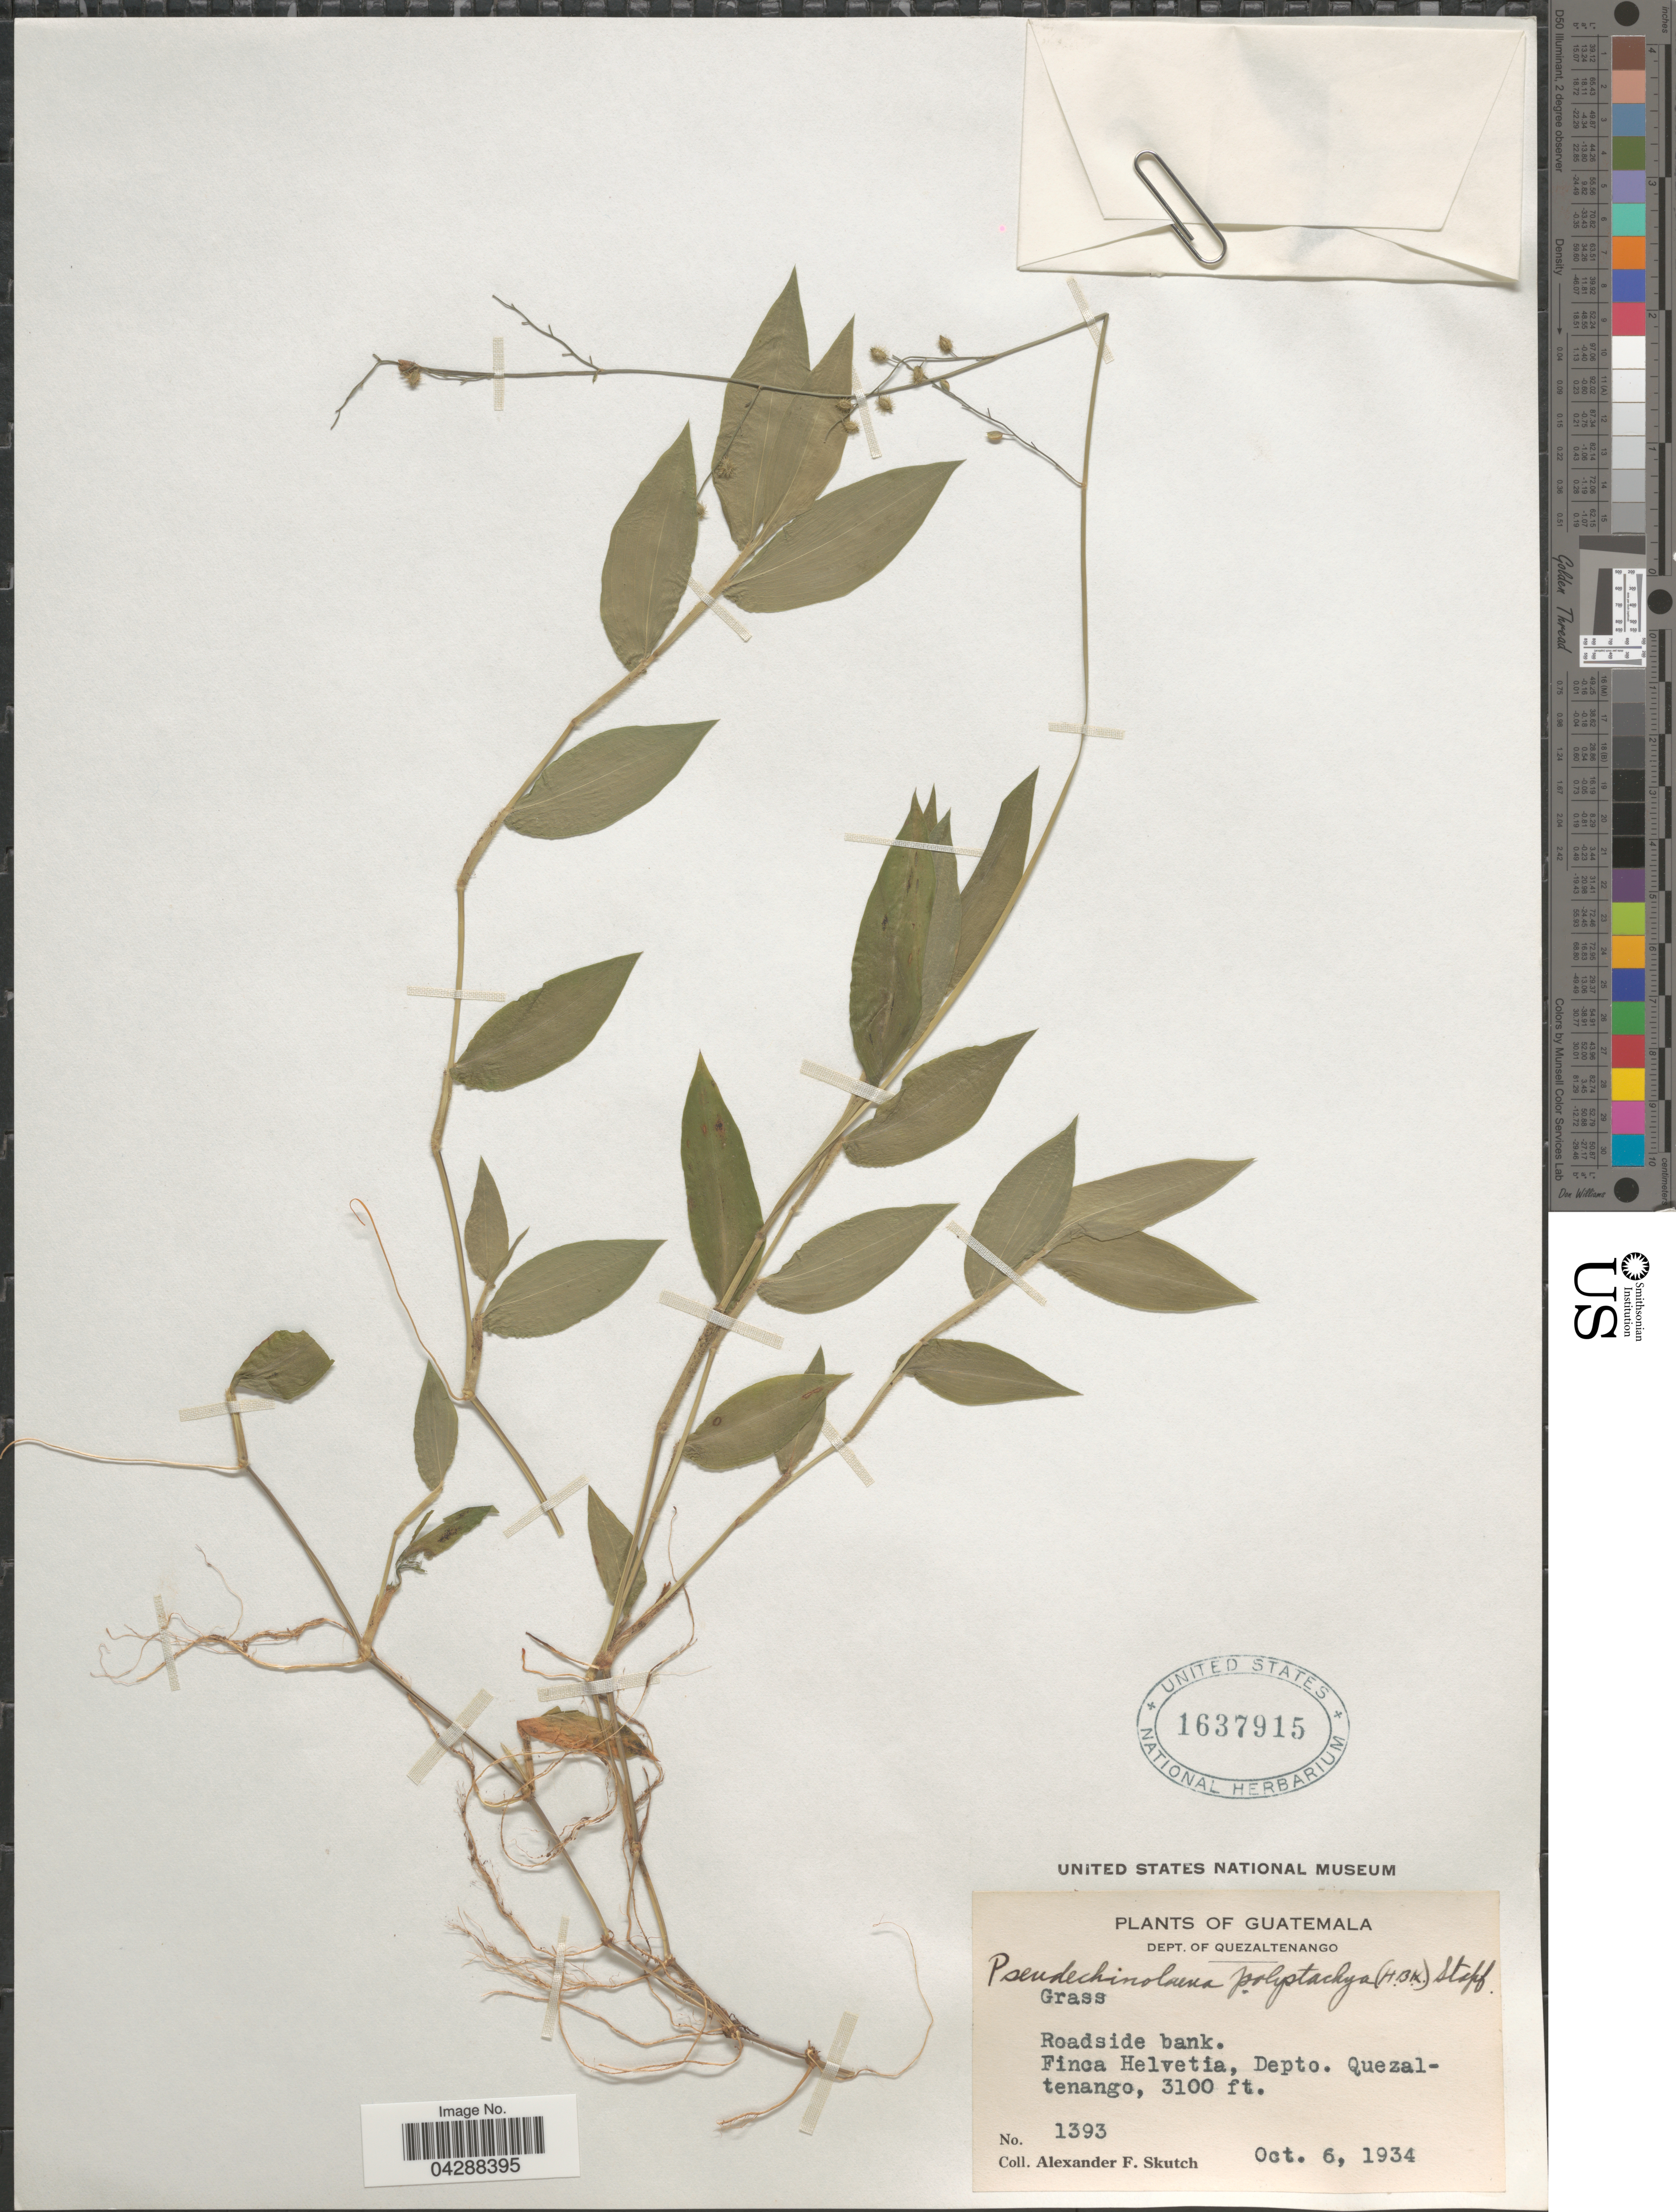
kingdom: Plantae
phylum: Tracheophyta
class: Liliopsida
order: Poales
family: Poaceae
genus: Pseudechinolaena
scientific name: Pseudechinolaena polystachya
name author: (Kunth) Stapf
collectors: A. F. Skutch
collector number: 1393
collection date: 1934-10-06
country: Guatemala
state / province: Quetzaltenango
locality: Dept. of Quezaltenango. Roadside bank. Finca Helvetia, Depto. Quezaltenango.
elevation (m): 945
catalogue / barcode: US 1637915